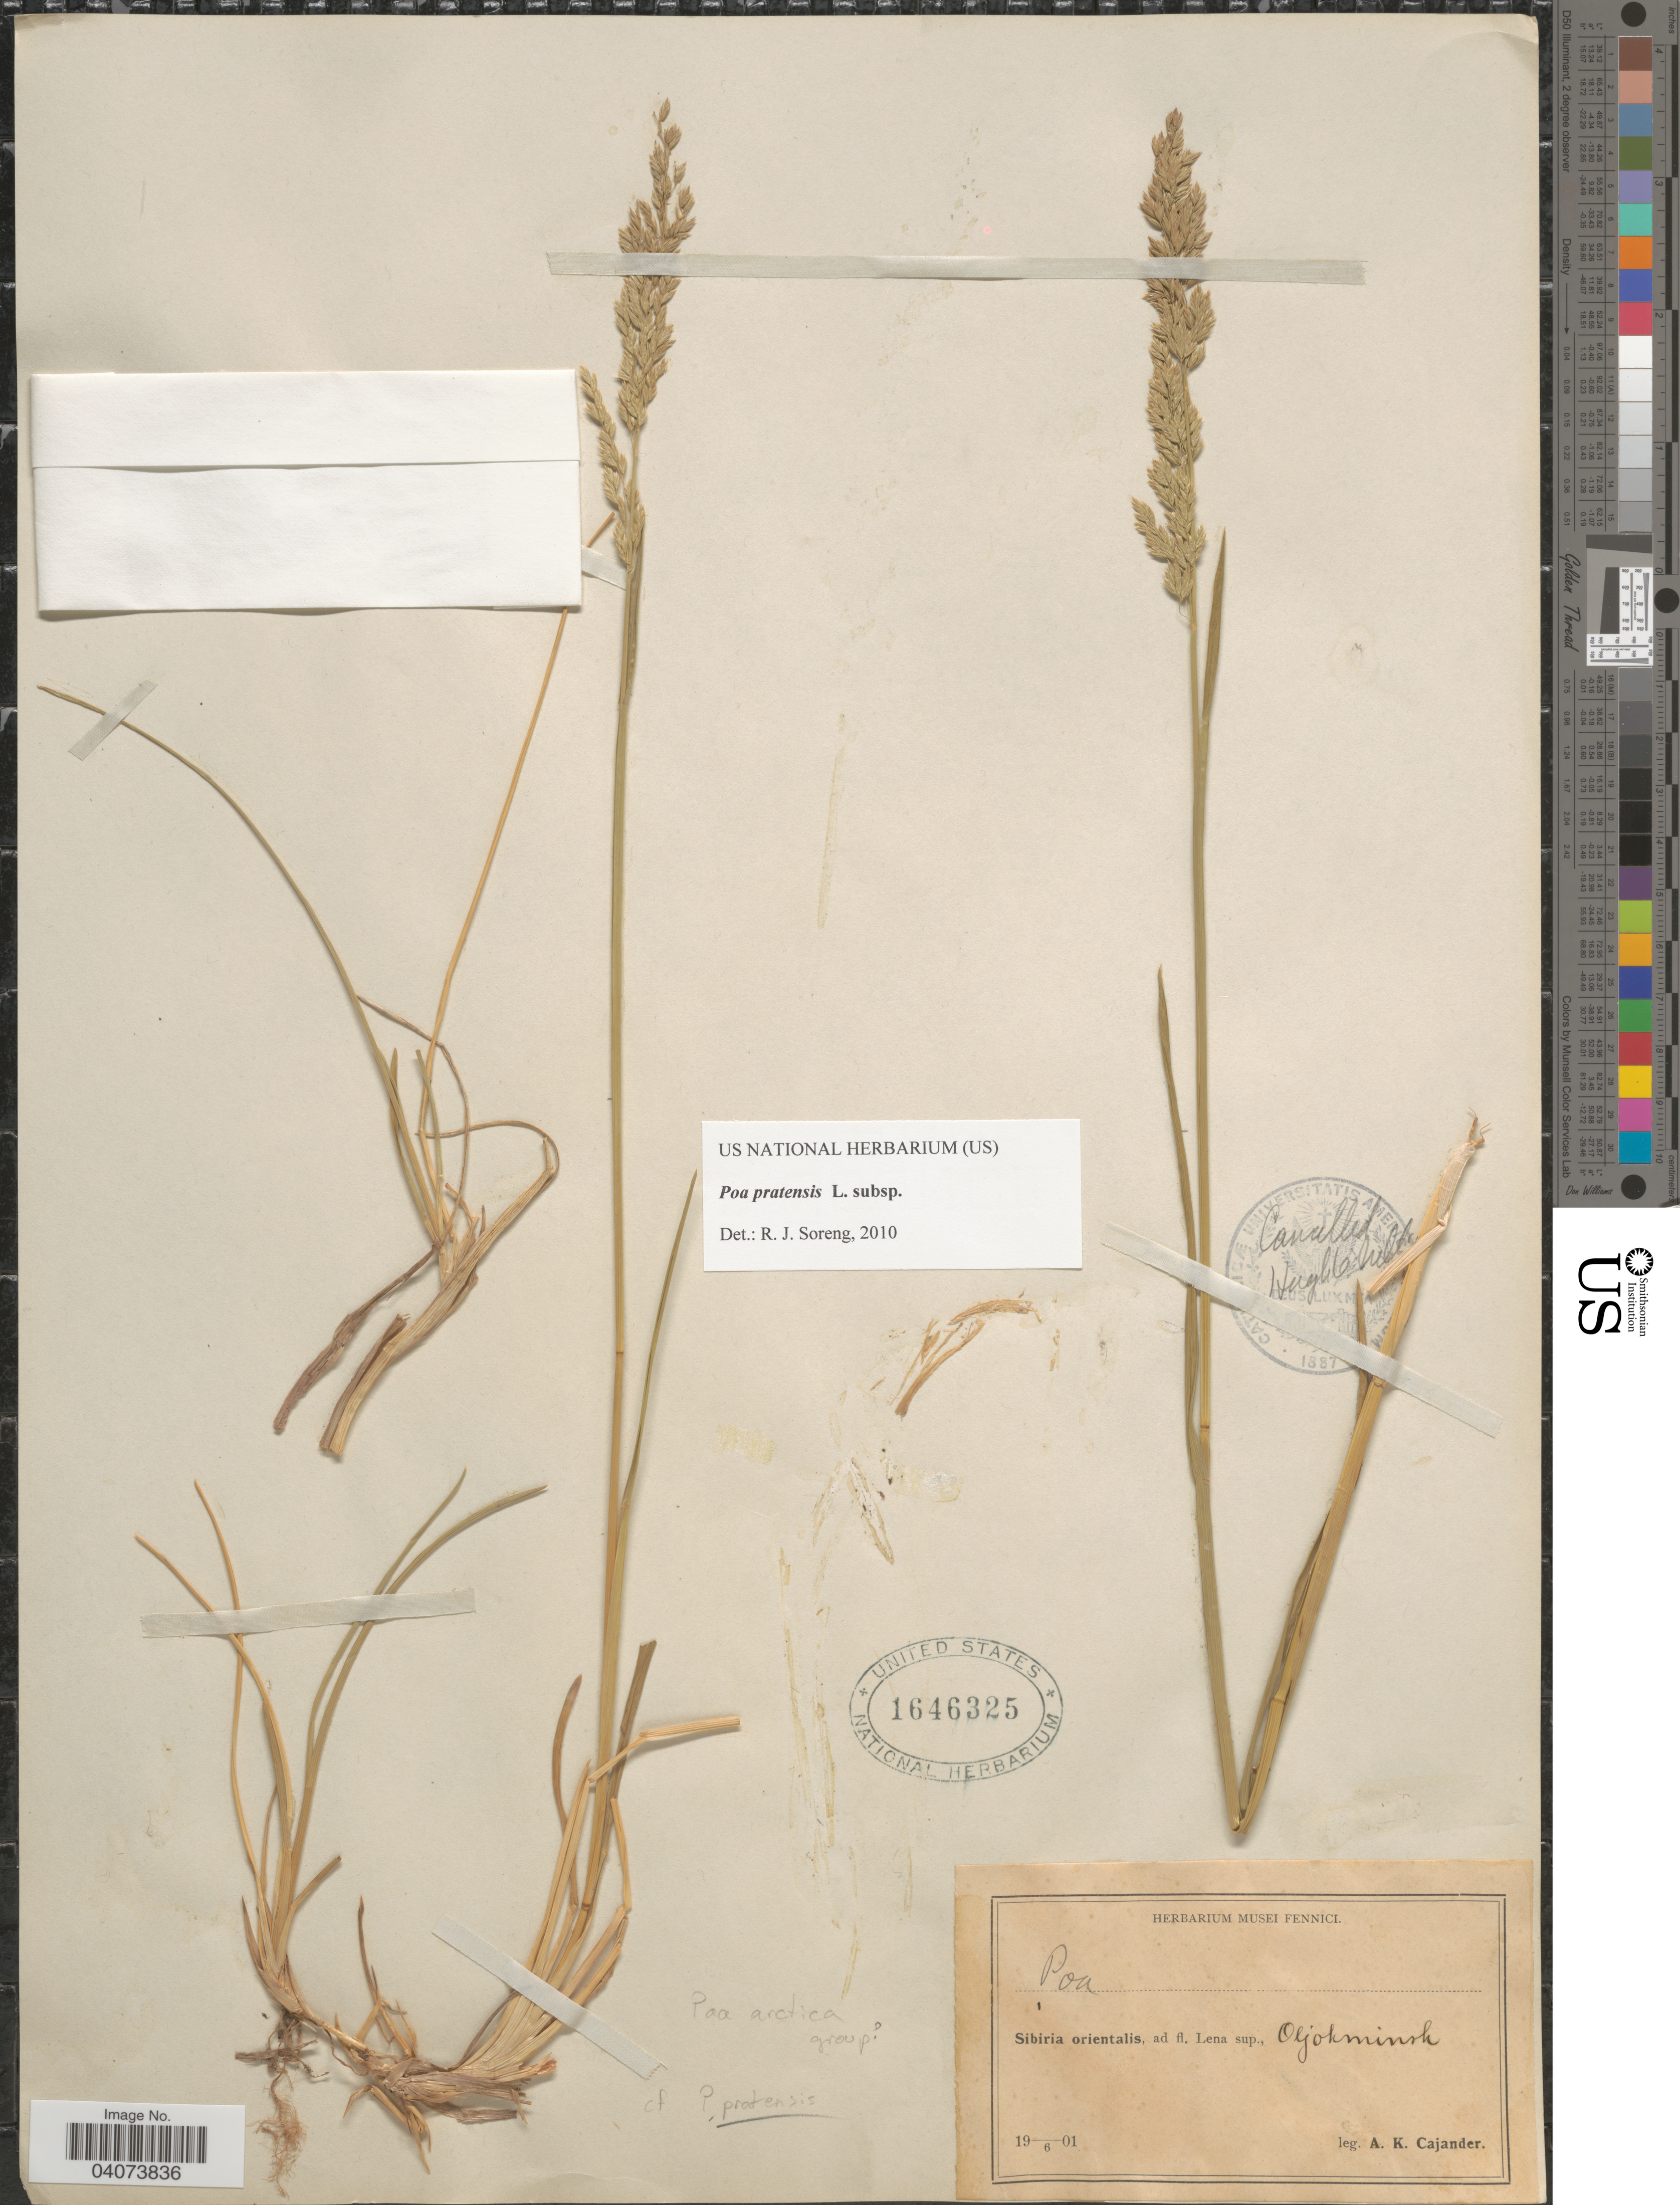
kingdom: Plantae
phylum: Tracheophyta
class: Liliopsida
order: Poales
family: Poaceae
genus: Poa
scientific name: Poa pratensis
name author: L.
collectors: A. Cajander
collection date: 1901-06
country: Russian Federation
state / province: Sakha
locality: Sibiria orientalis, ad fl. Lena sup., Oljokminsk.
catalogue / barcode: US 1646325